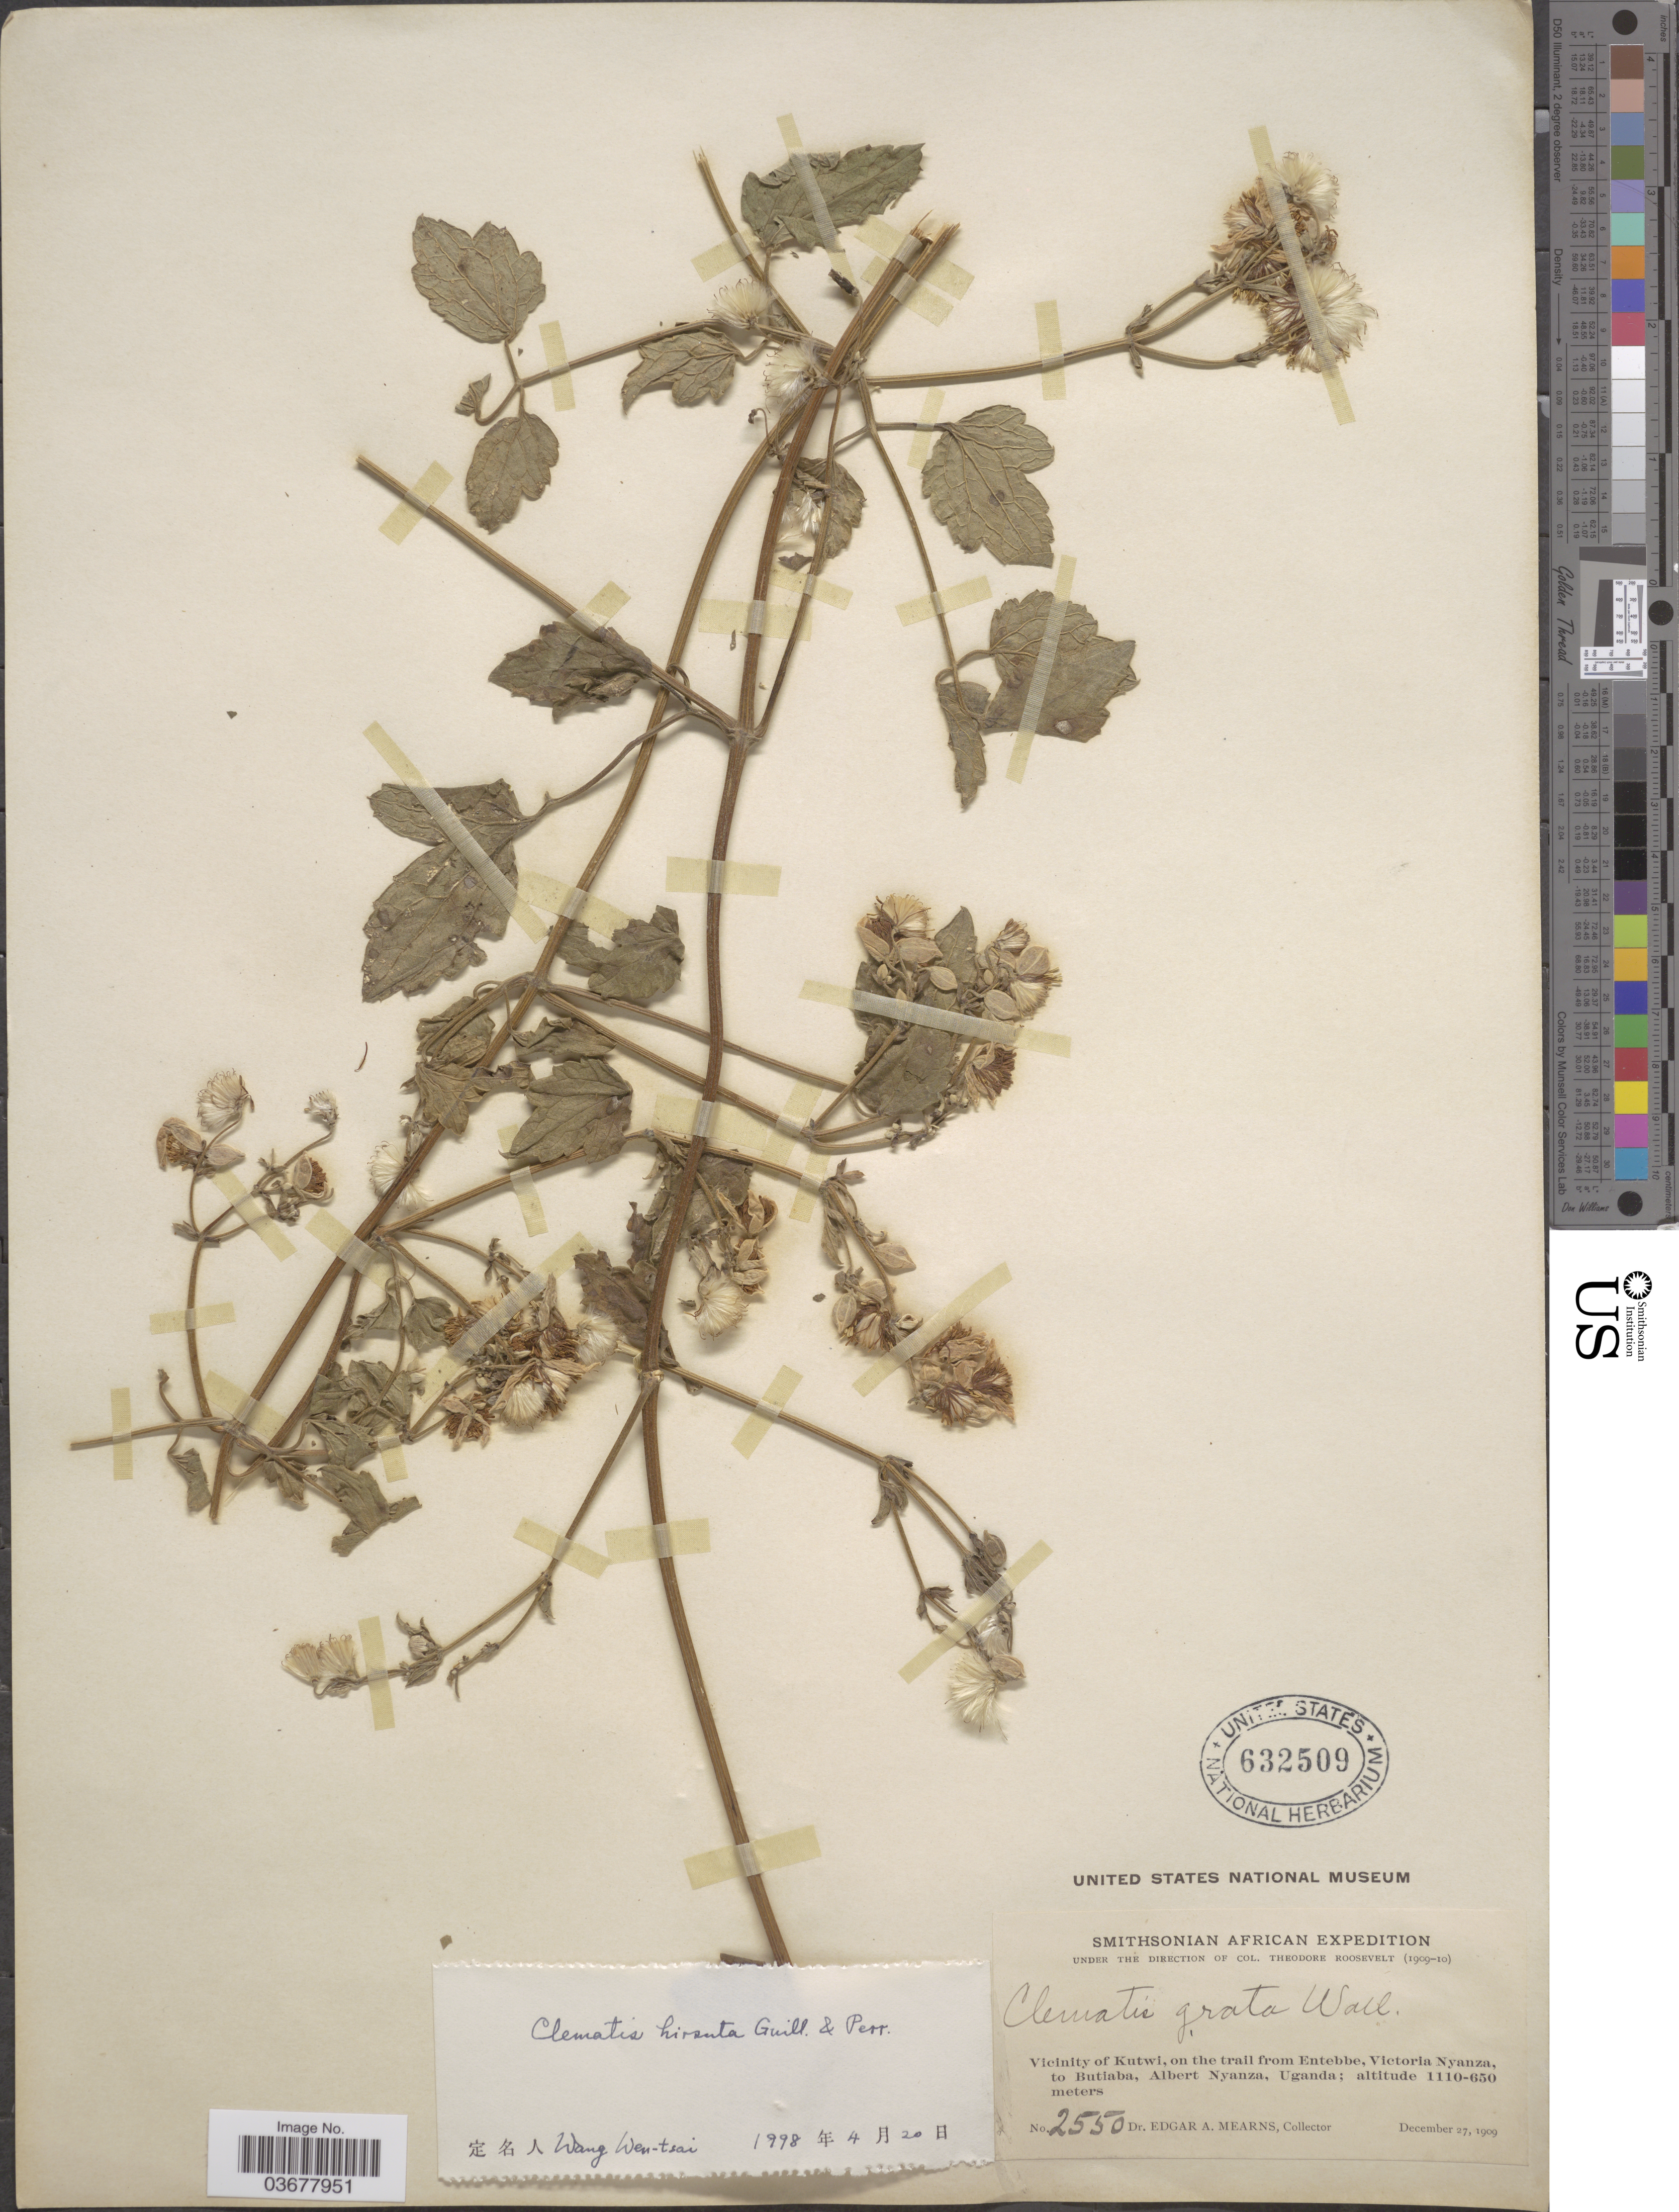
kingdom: Plantae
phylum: Tracheophyta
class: Magnoliopsida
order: Ranunculales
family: Ranunculaceae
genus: Clematis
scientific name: Clematis hirsuta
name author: Guill. & Perr.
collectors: E. A. Mearns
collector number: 2550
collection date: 1909-12-27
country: Uganda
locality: Vicinity of Kutwi, on the trail from Entebbe, Victoria Nyanza, to Butiaba, Albert Nyanza.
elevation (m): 650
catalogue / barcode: US 632509